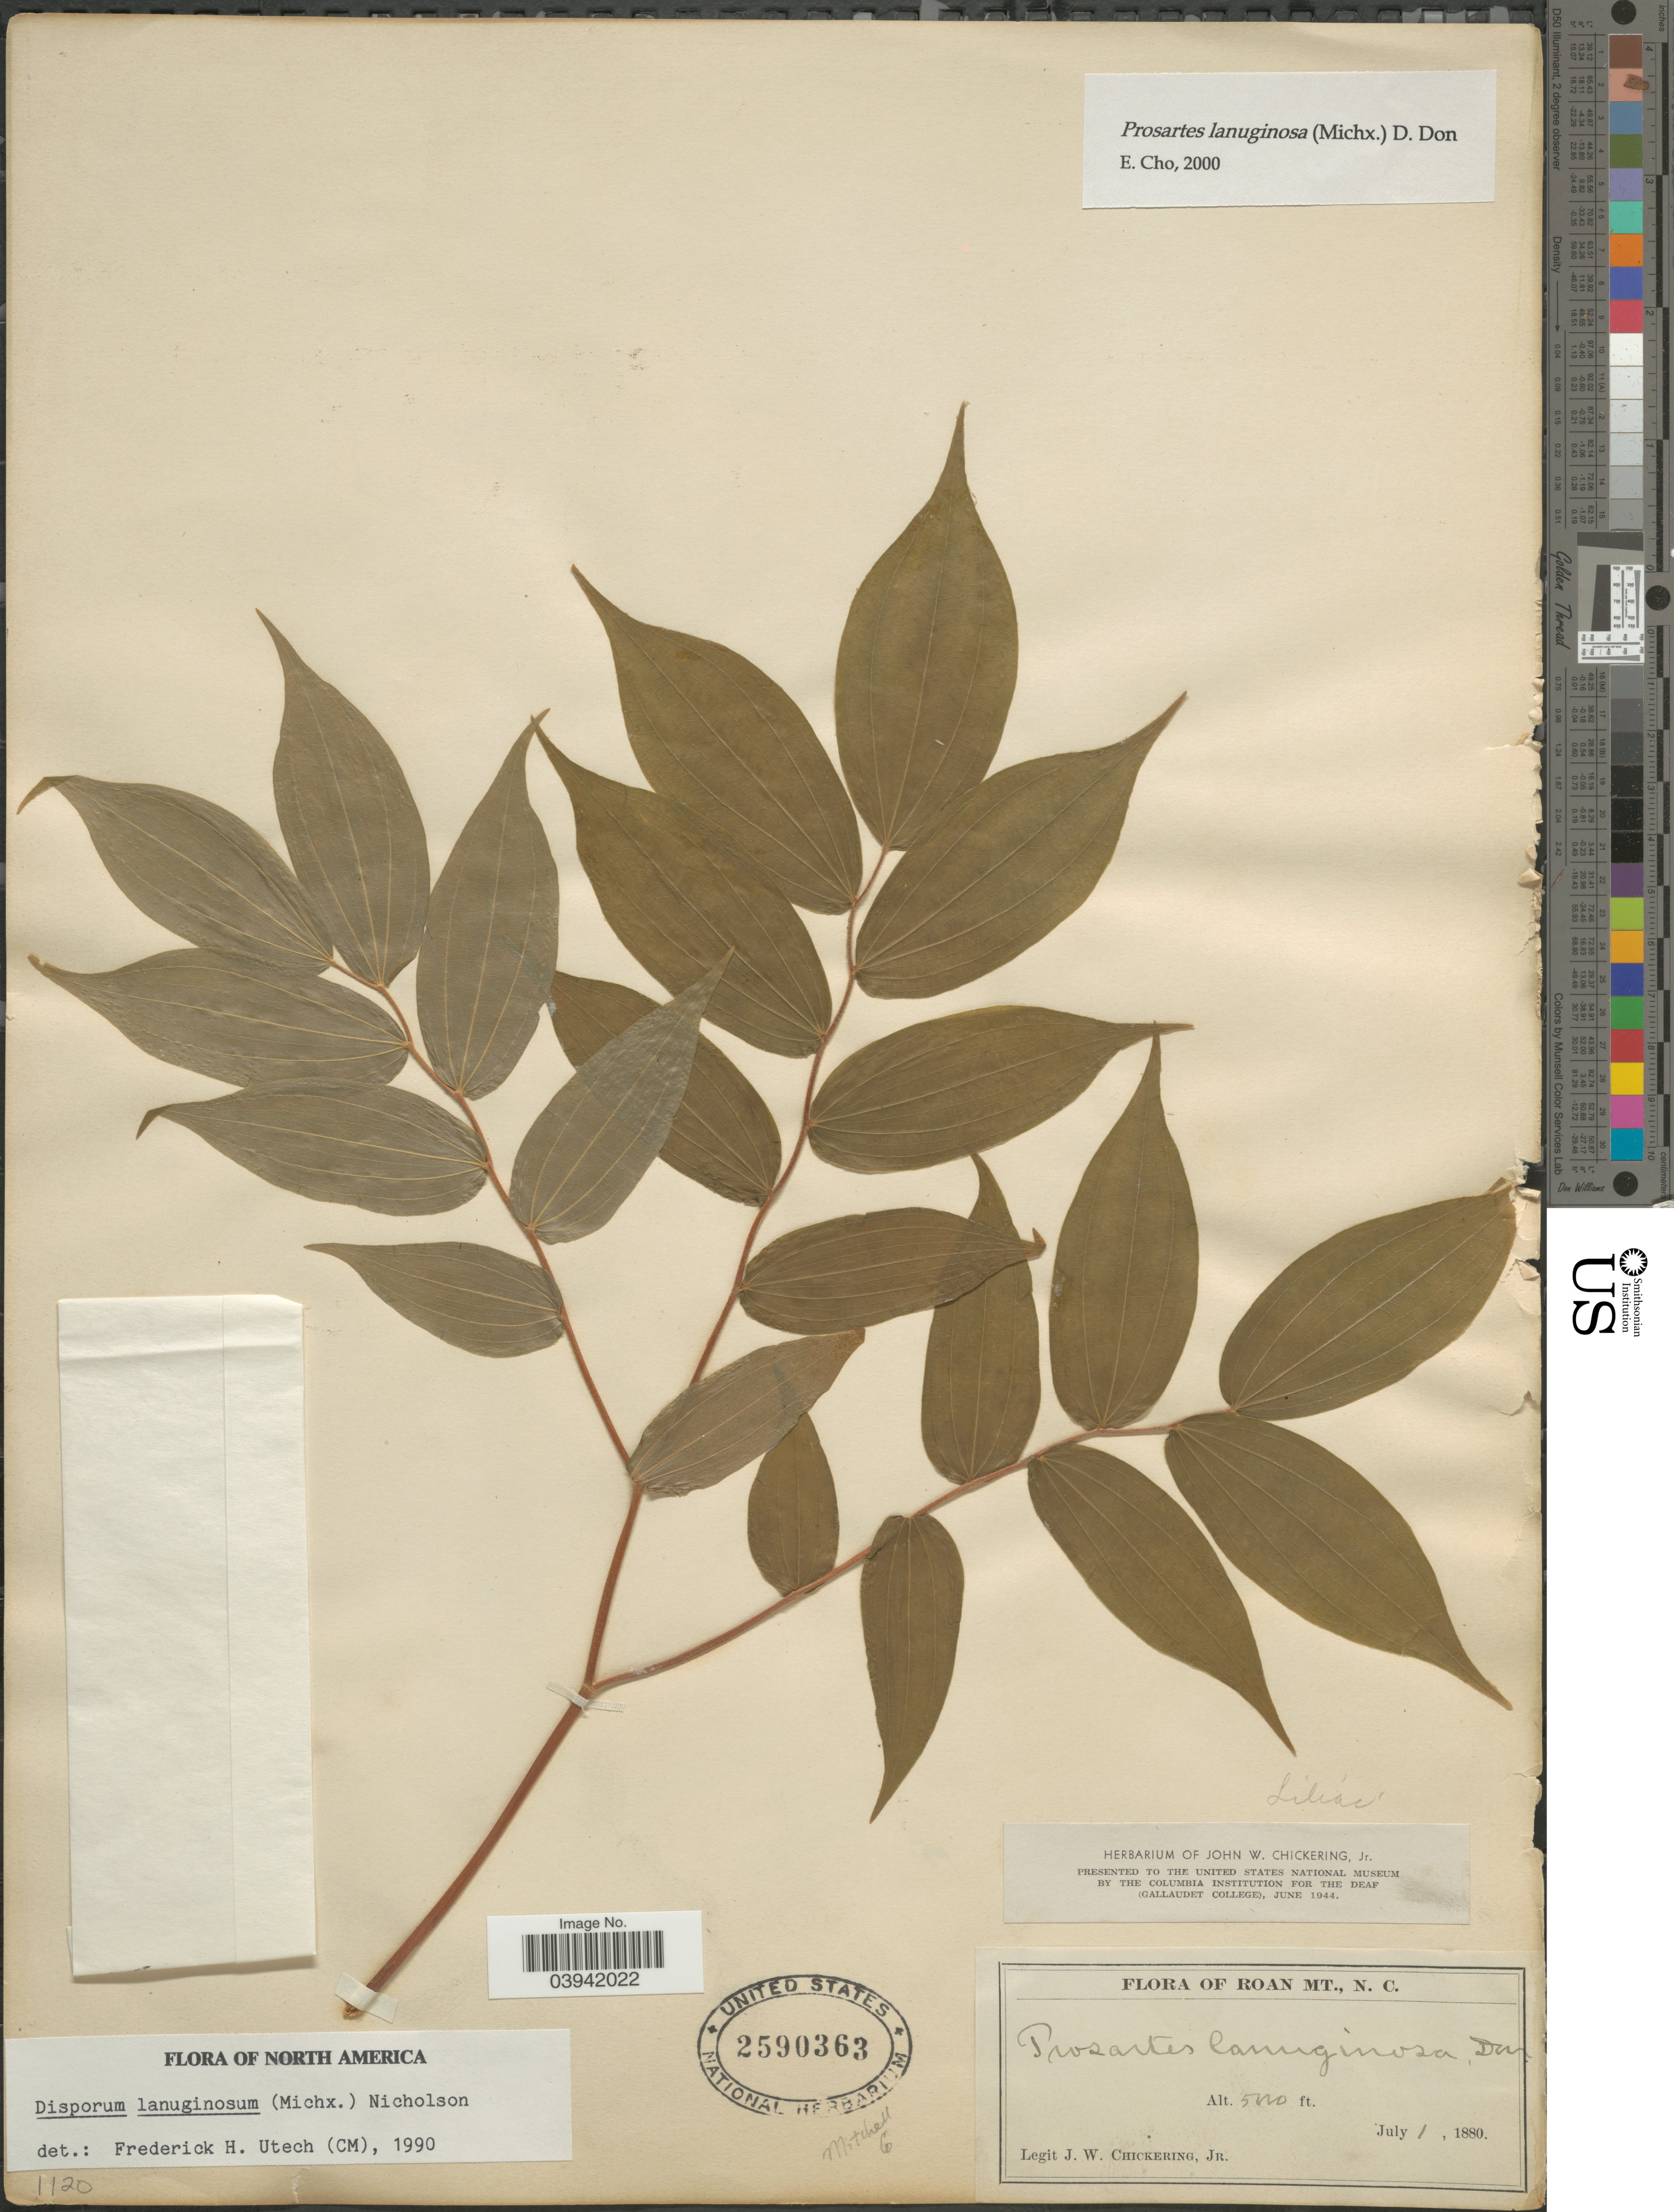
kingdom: Plantae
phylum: Tracheophyta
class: Liliopsida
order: Liliales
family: Liliaceae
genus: Prosartes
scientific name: Prosartes lanuginosa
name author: D. Don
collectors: J. Chickering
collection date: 1880-07-01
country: United States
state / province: North Carolina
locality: Mitchell Co. Roan Mt.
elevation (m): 1524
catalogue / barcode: US 2590363